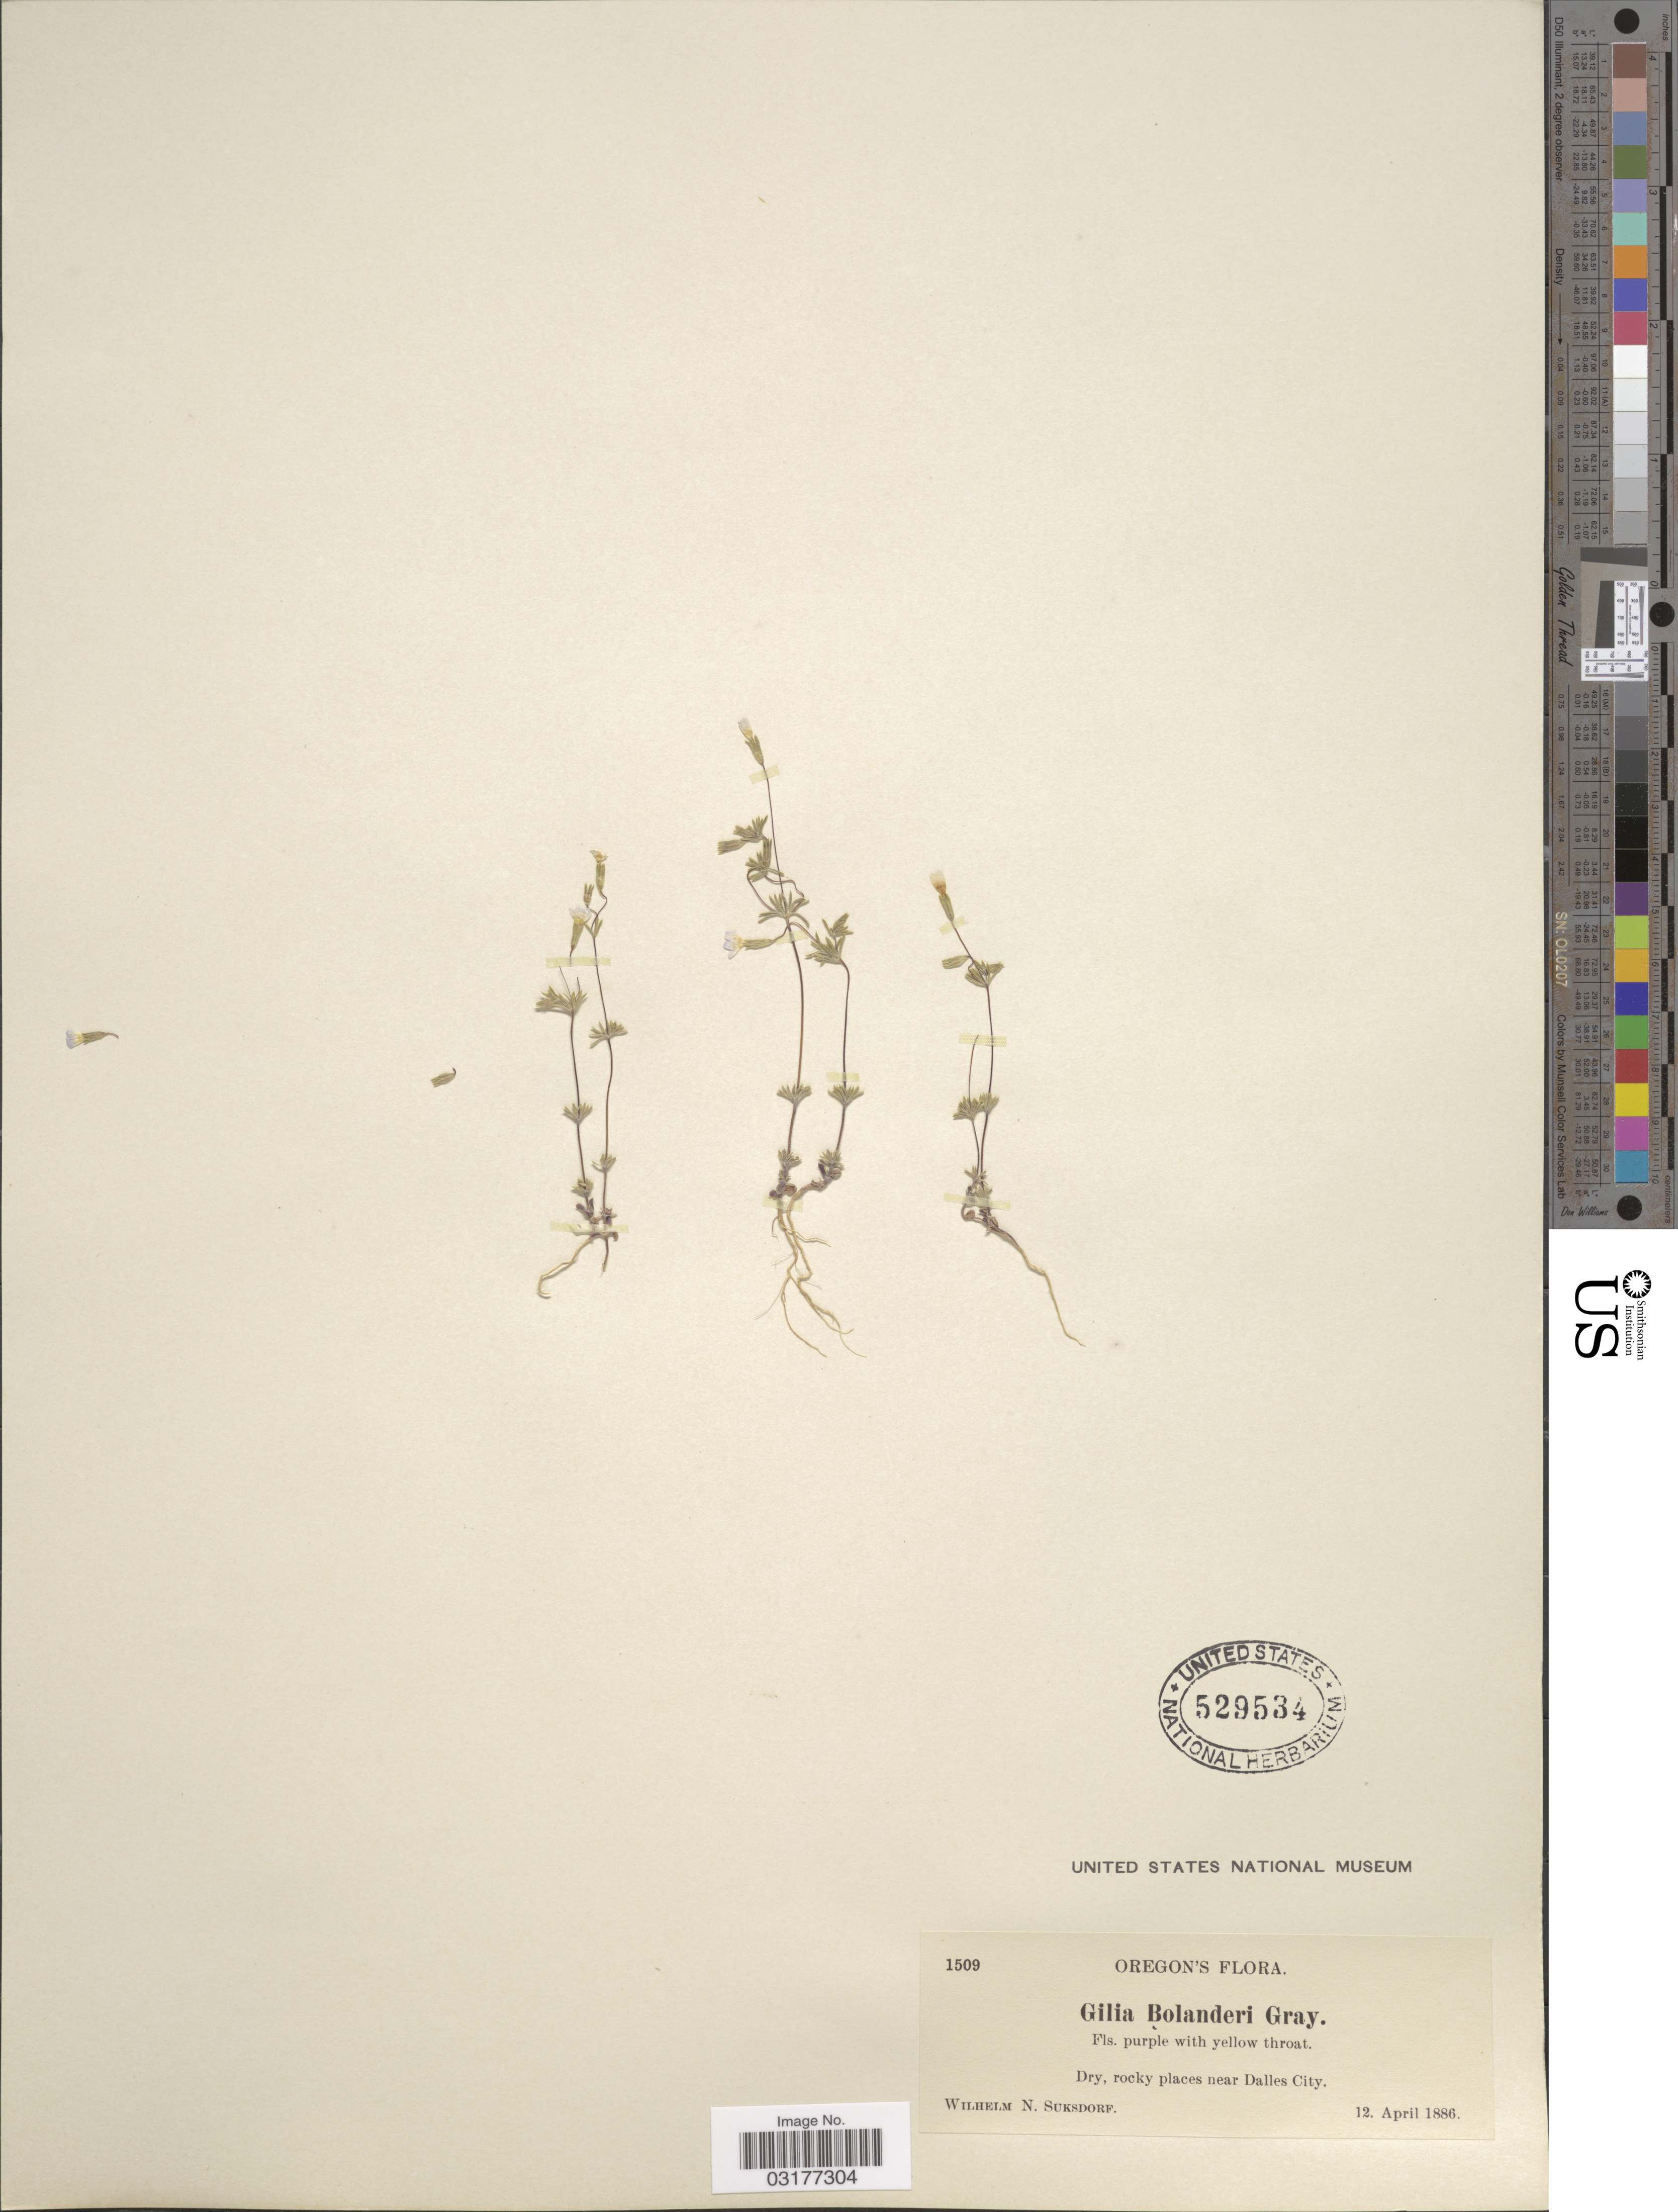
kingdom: Plantae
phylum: Tracheophyta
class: Magnoliopsida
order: Ericales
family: Polemoniaceae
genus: Leptosiphon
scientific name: Leptosiphon bolanderi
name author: (A. Gray) J.M. Porter & L.A. Johnson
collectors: W. N. Suksdorf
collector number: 1509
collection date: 1886-04-12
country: United States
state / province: Oregon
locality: Near Dallas City.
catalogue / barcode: US 529534